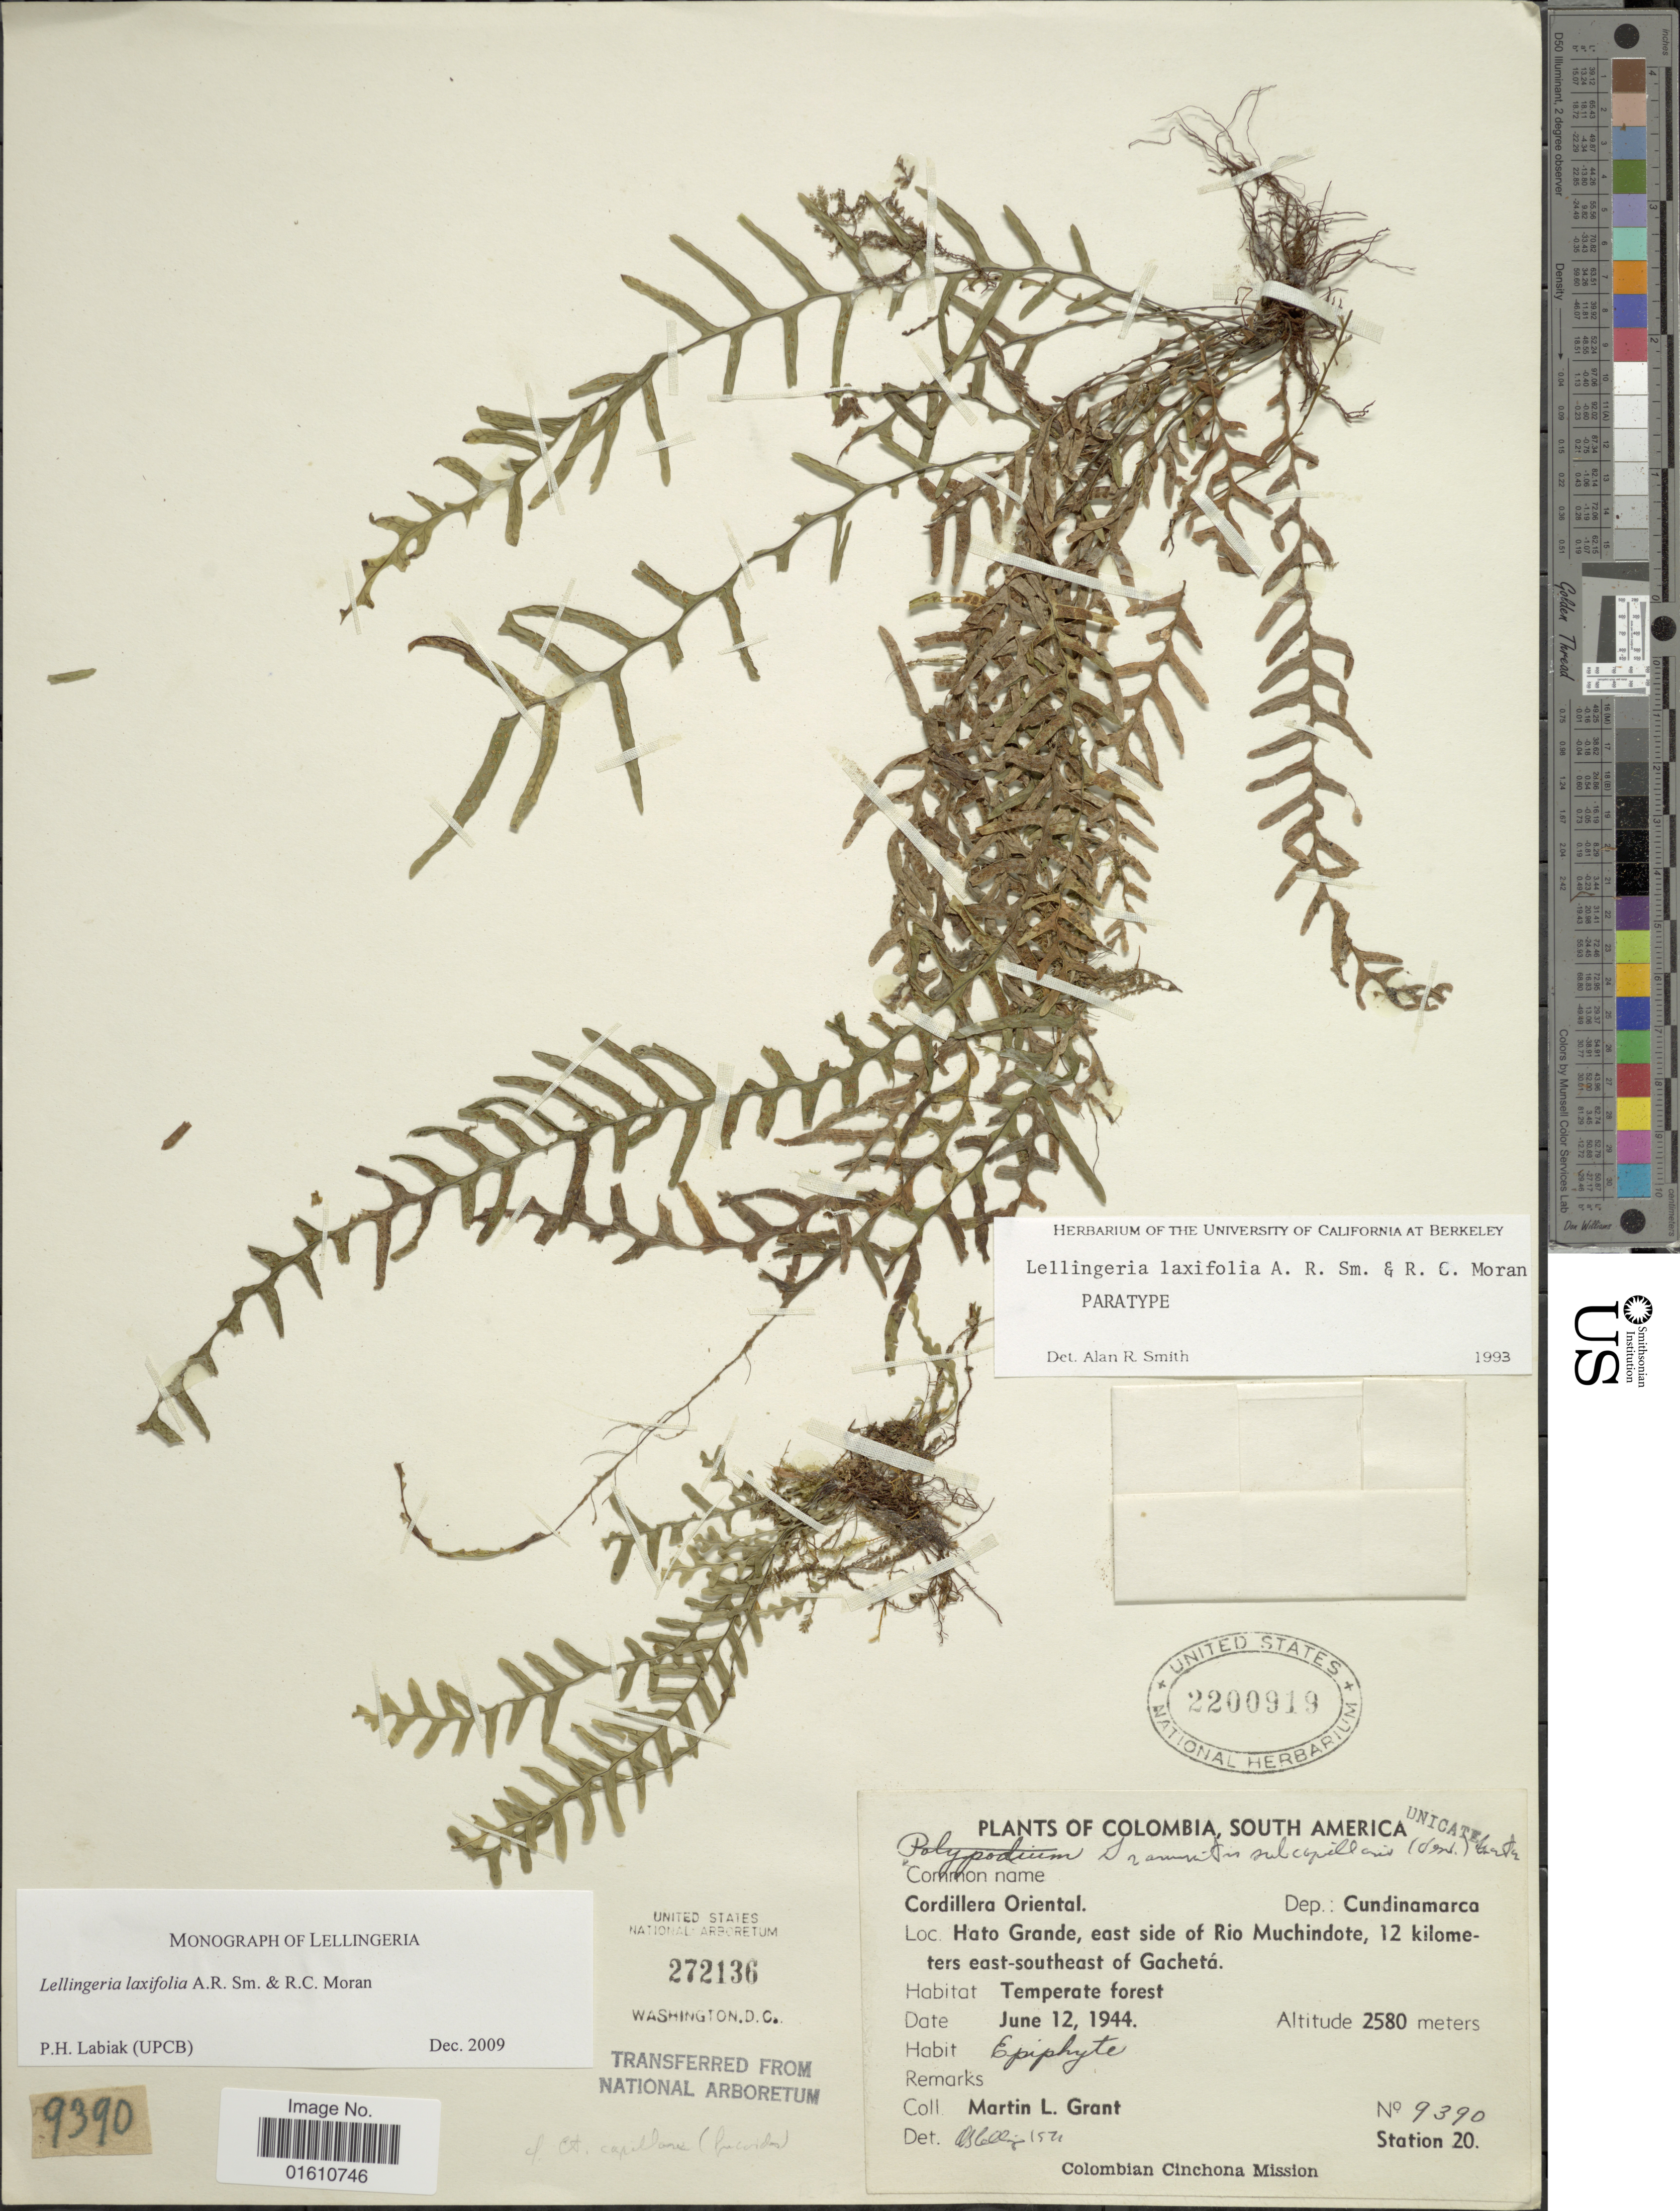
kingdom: Plantae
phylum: Tracheophyta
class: Polypodiopsida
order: Polypodiales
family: Polypodiaceae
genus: Lellingeria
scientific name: Lellingeria laxifolia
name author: A.R. Sm. & R.C. Moran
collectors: M. L. Grant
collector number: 9390 Station 20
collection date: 1944-06-12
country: Colombia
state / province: Cundinamarca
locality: Cordillera Oriental, Dep.: Cundinamarca, Hato Grande, east side of Rio Muchindote, 12 kilometers east-southeast of Gacheta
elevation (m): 2580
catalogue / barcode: US 2200919